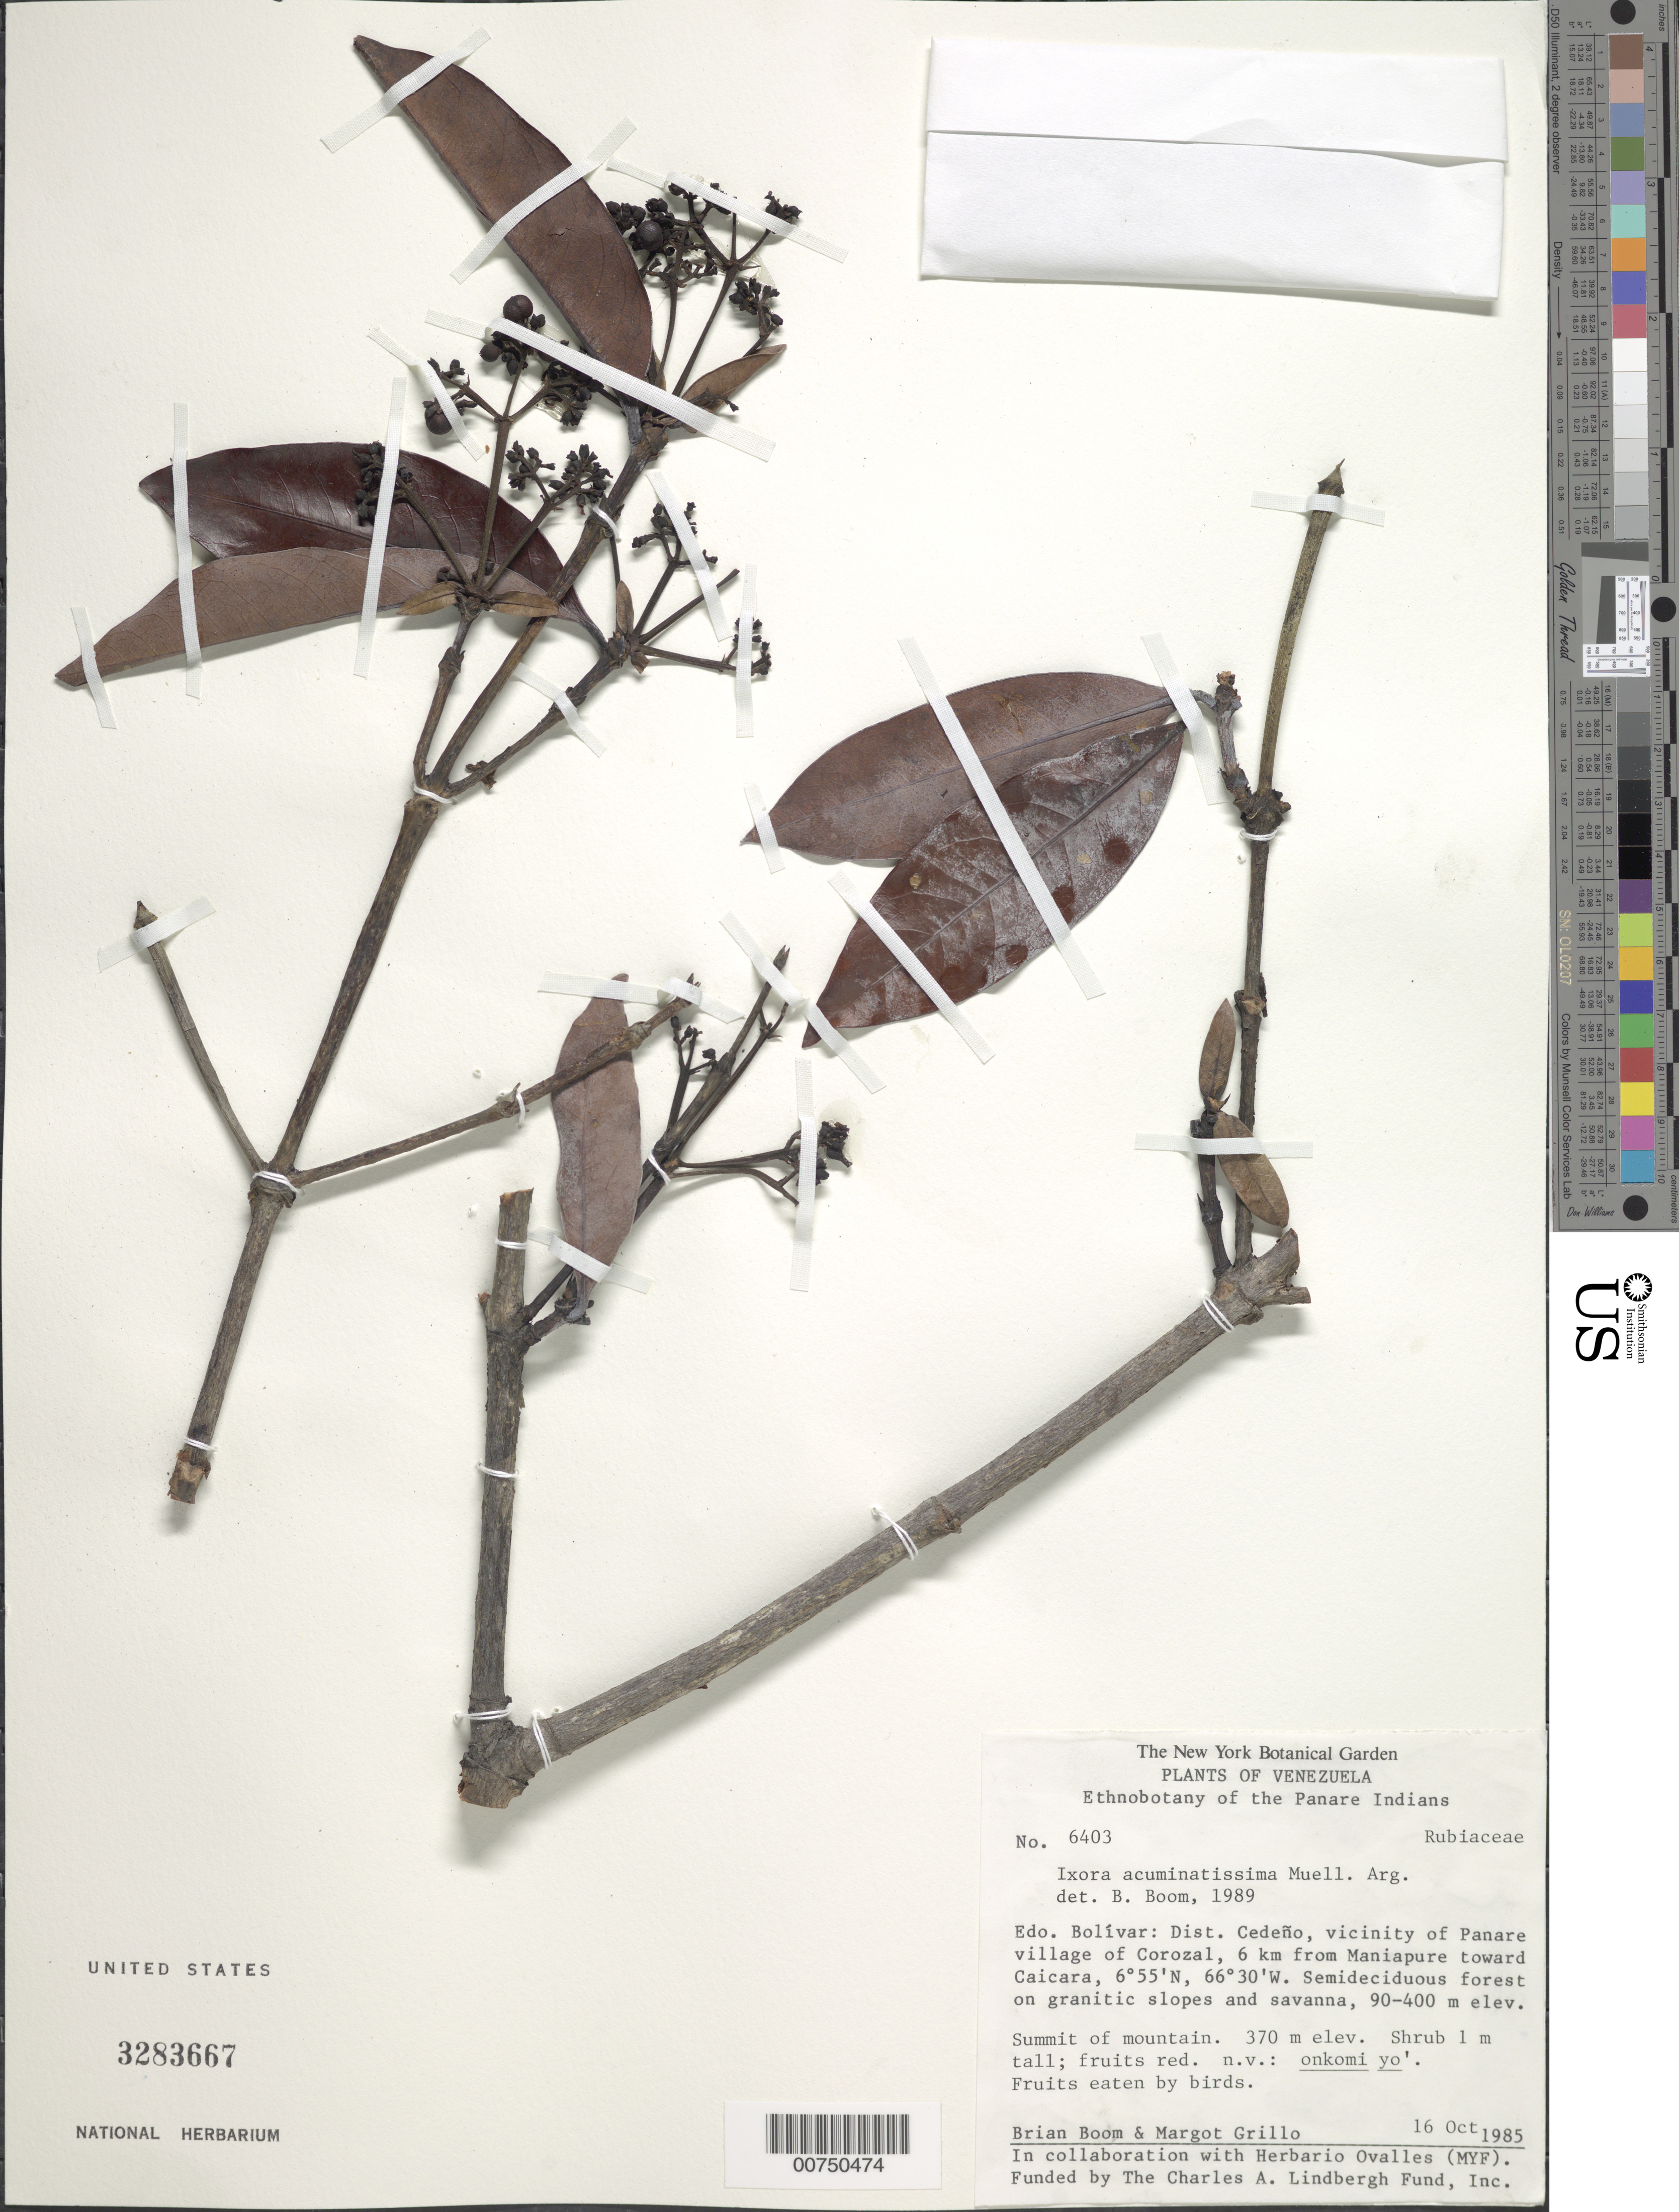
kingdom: Plantae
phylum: Tracheophyta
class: Magnoliopsida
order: Gentianales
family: Rubiaceae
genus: Ixora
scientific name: Ixora acuminatissima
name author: Müll. Arg.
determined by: Boom, B. M.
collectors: B. M. Boom & M. Grillo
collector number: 6403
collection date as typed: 16-Oct-85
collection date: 1985-10-16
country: Venezuela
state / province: Bolívar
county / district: Cedeño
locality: Panare village of Corozal, vic., 6 km from Maniapure toward Caicara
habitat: Semideciduous forest on granitic slopes and savanna; summit of mountain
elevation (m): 370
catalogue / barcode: US 3283667